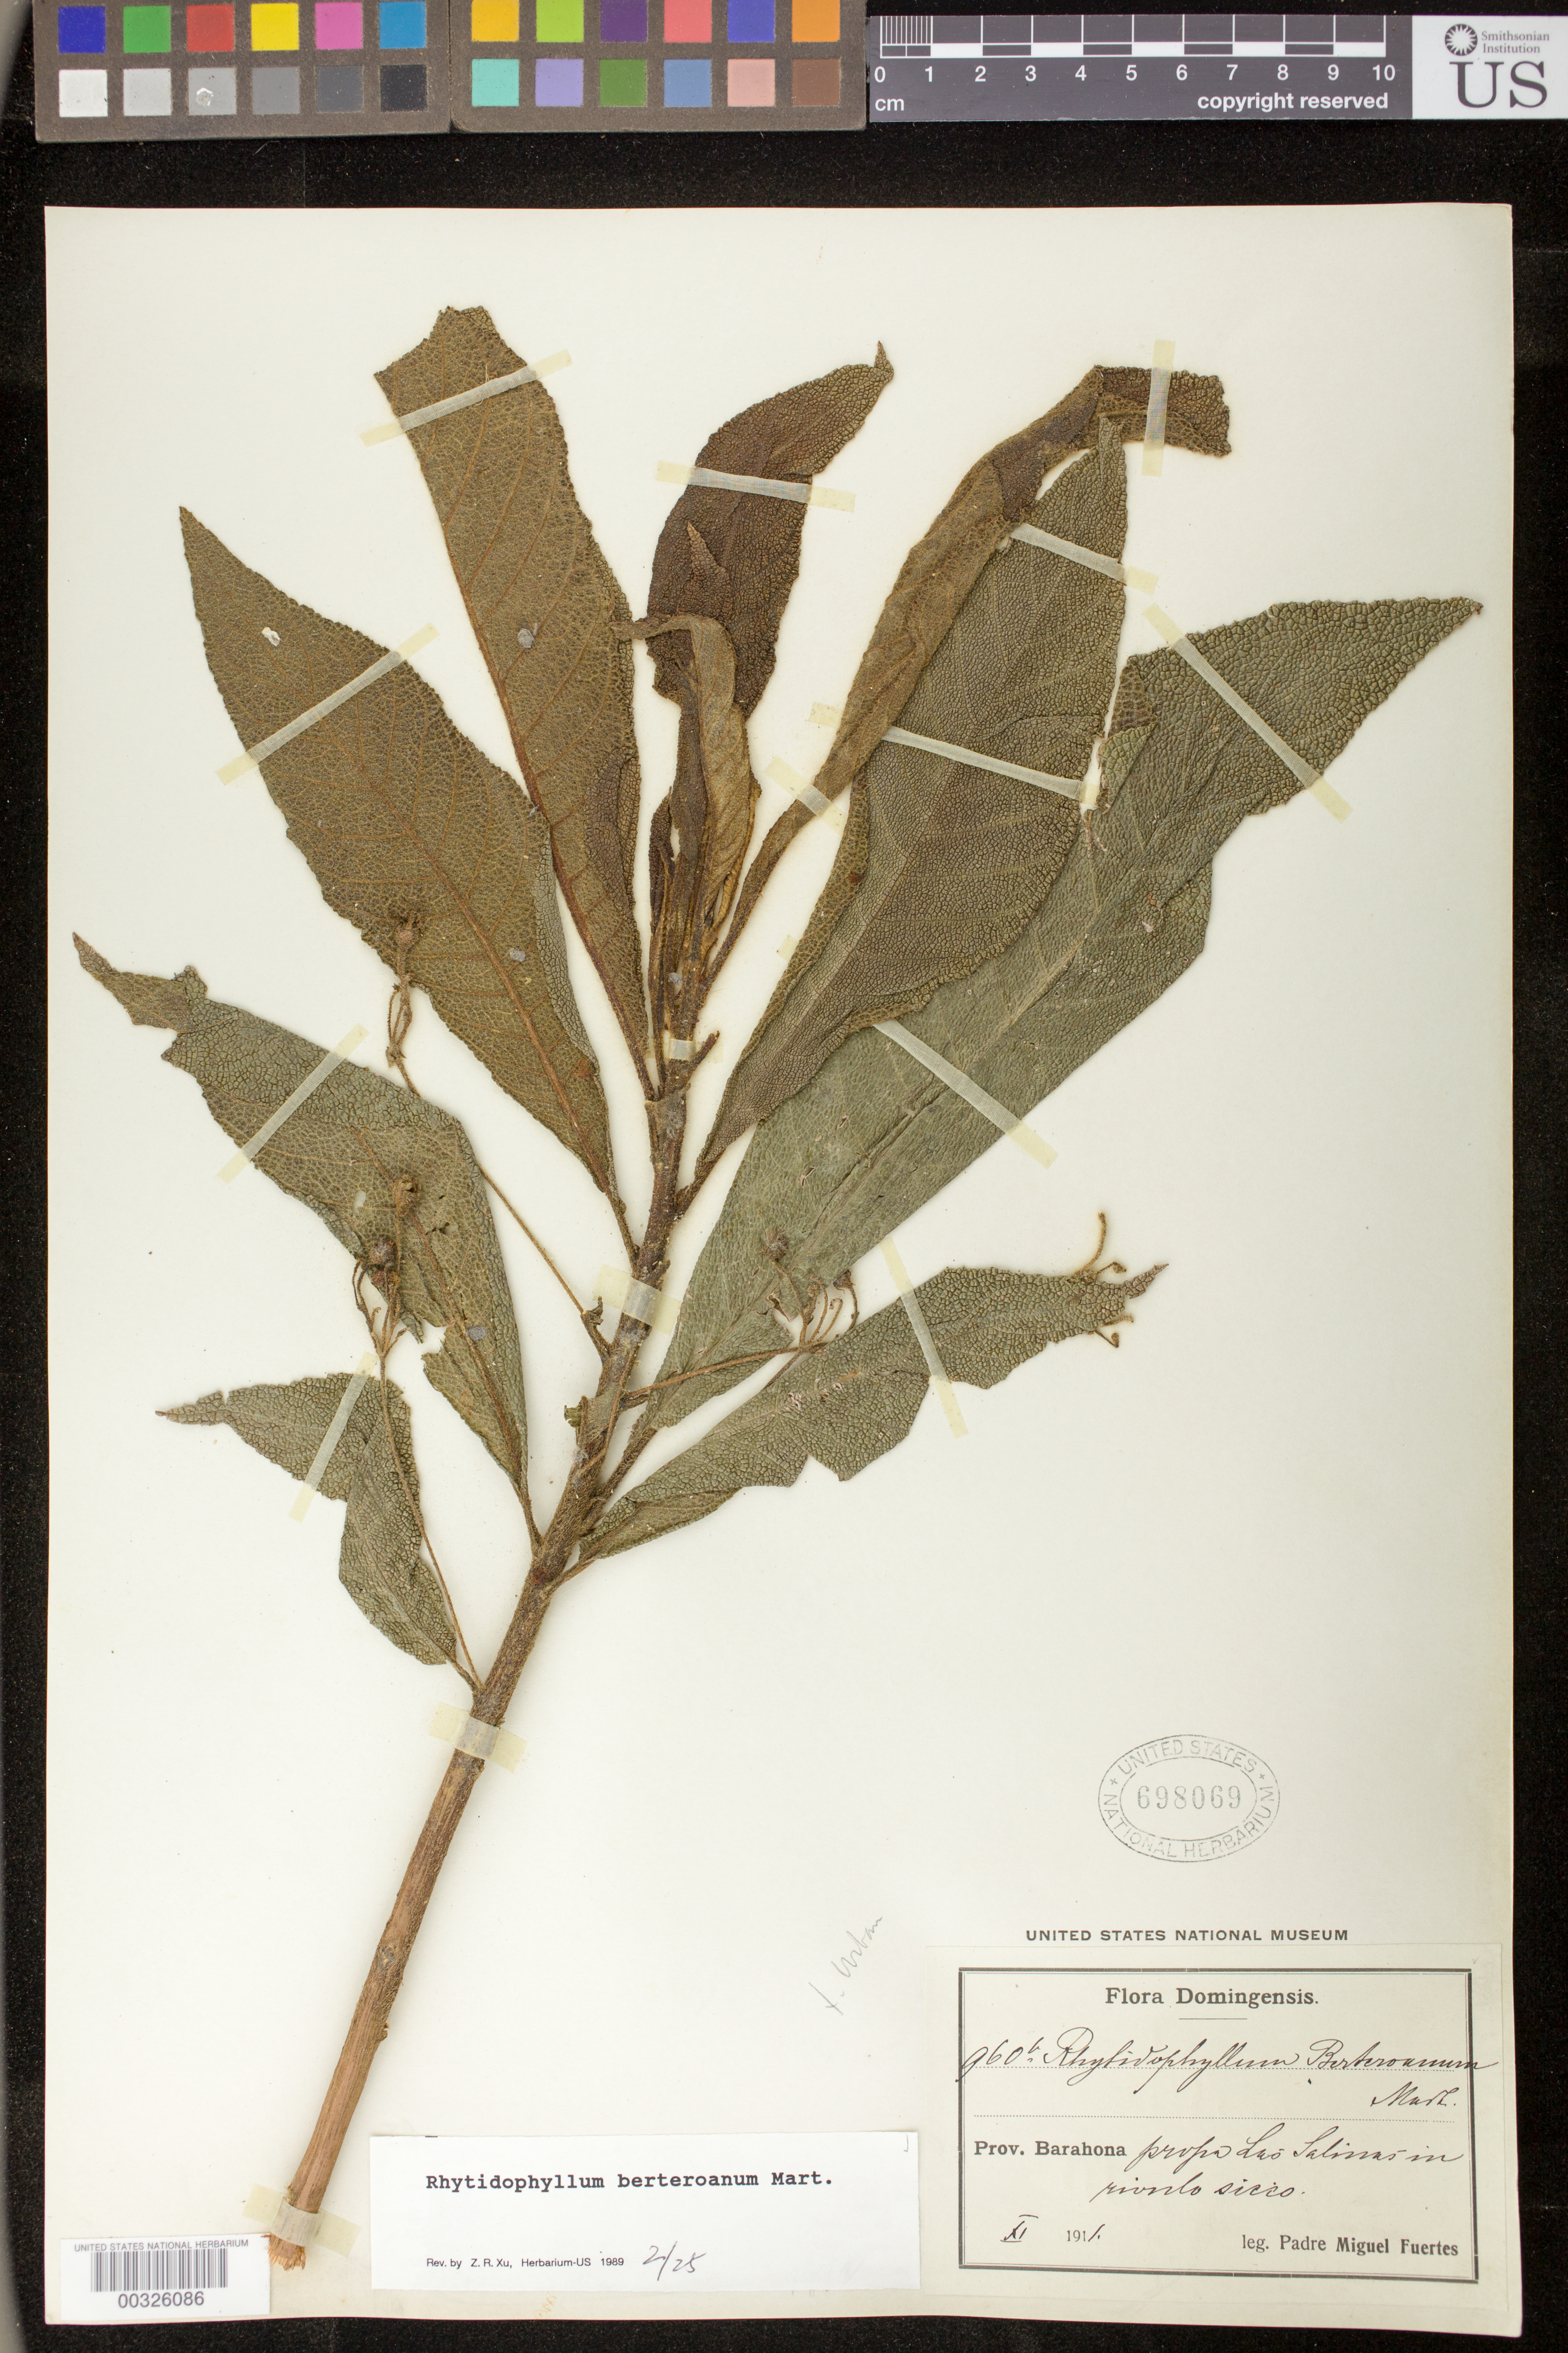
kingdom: Plantae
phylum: Tracheophyta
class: Magnoliopsida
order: Lamiales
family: Gesneriaceae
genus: Rhytidophyllum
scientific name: Rhytidophyllum berteroanum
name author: Mart.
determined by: Skog, Laurence E.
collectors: M. D. Fuertes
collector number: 960 b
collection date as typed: Nov 1911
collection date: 1911-11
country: Dominican Republic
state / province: Barahona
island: Hispaniola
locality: Prope Las Salinas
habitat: In rivulo sicco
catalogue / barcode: US 698069